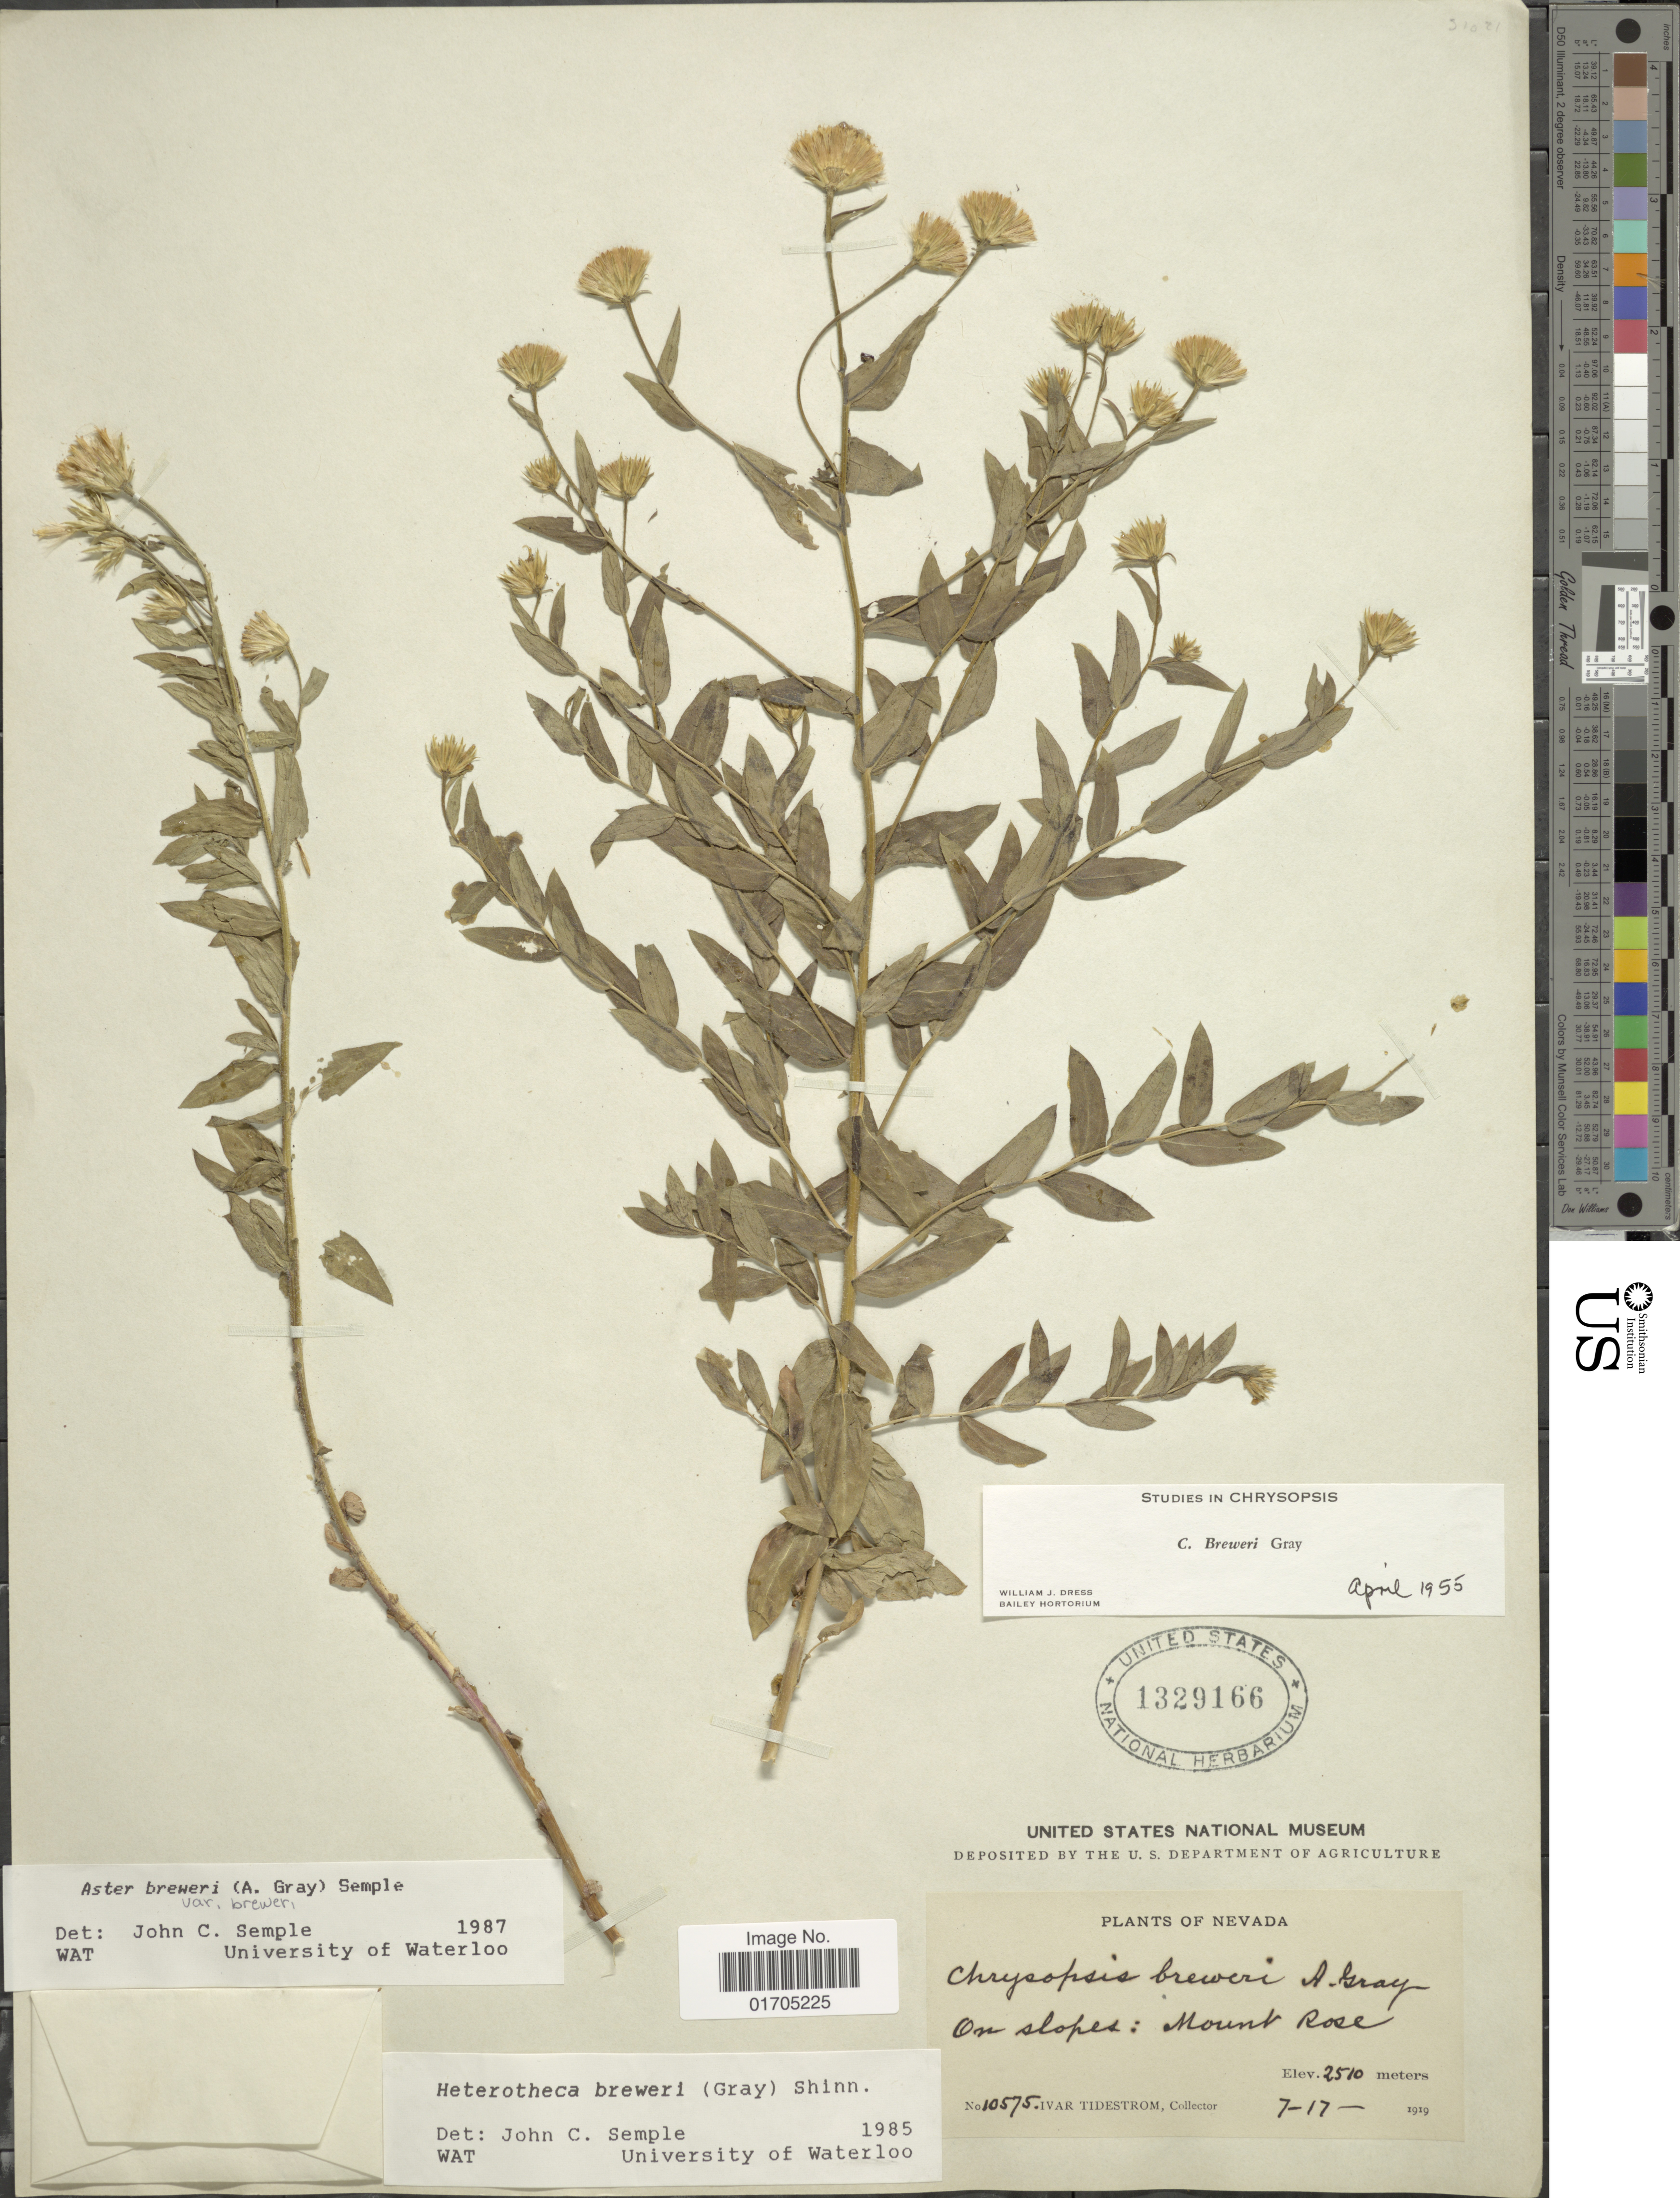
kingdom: Plantae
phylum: Tracheophyta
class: Magnoliopsida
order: Asterales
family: Asteraceae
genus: Eucephalus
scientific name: Eucephalus breweri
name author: (A. Gray) G.L. Nesom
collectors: I. F. Tidestrom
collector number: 10575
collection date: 1919-07-17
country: United States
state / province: Nevada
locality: On slopes: Mount Rose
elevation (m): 2510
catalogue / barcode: US 1329166